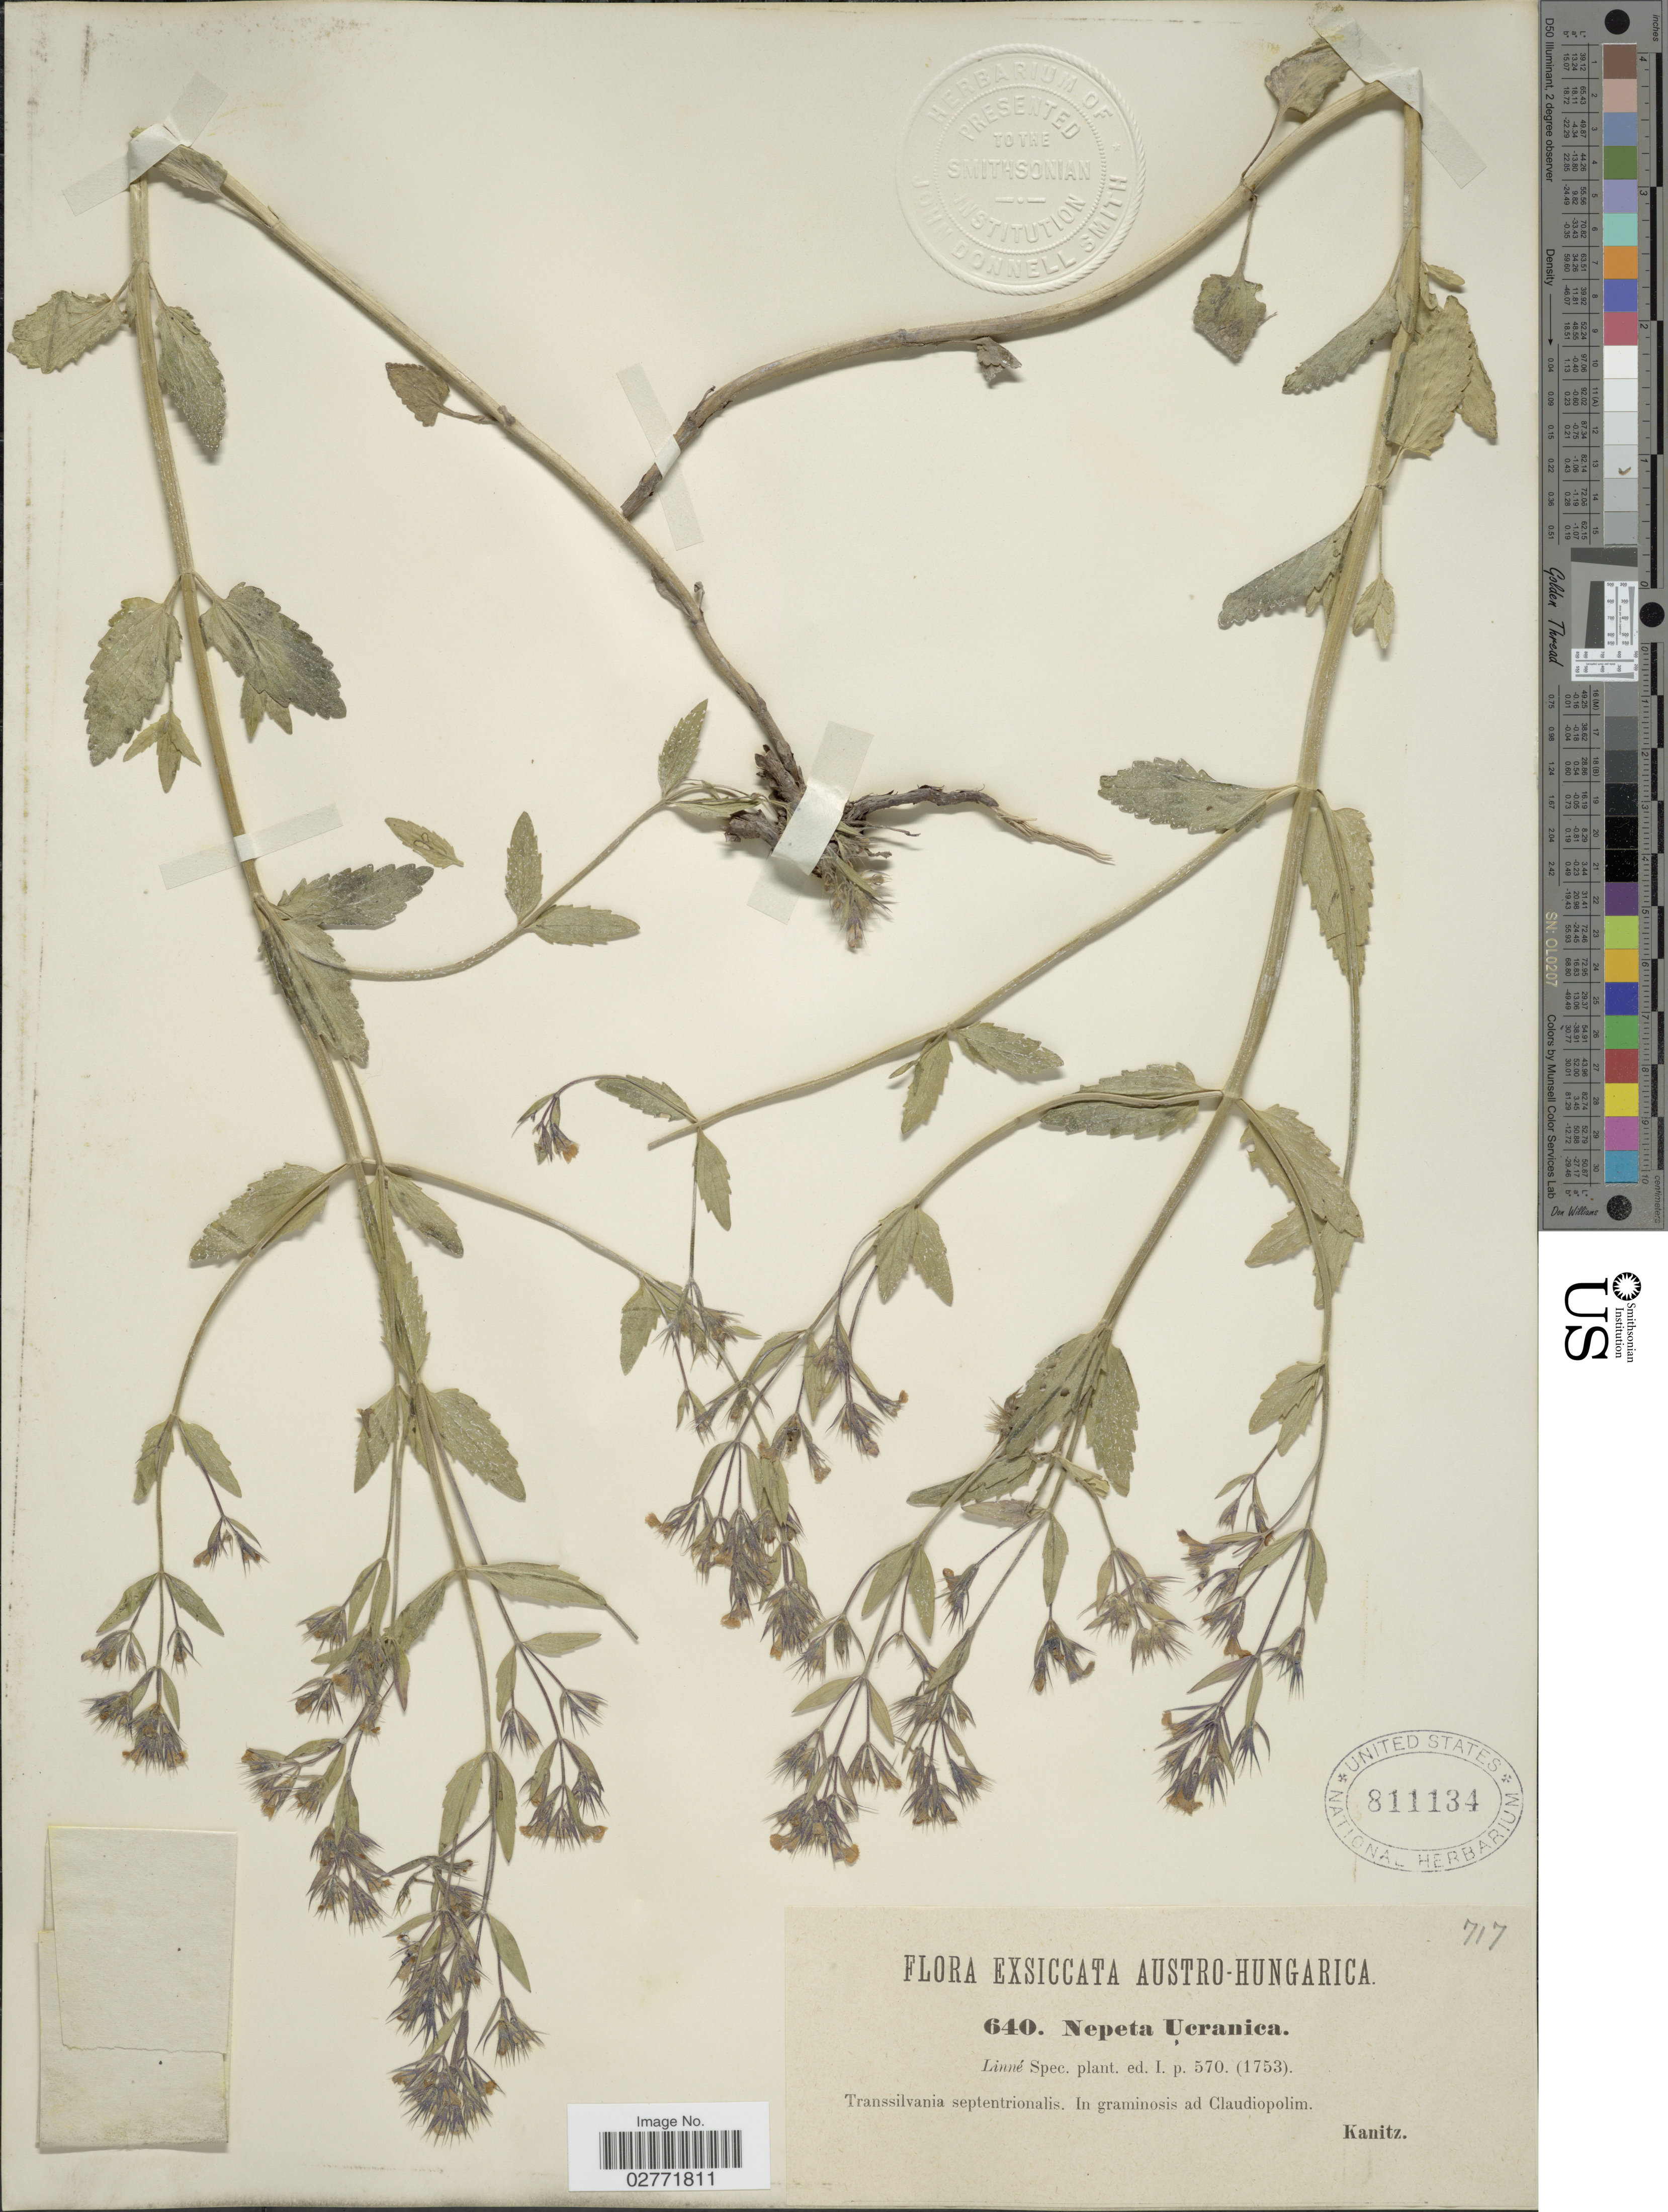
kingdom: Plantae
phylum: Tracheophyta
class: Magnoliopsida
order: Lamiales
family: Lamiaceae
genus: Nepeta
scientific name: Nepeta ucranica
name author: L.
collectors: Kanitz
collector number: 640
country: Hungary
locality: Austro-Hungarica. Transsilvania septentrionalis. In graminosis ad Claudiopolim.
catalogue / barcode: US 811134